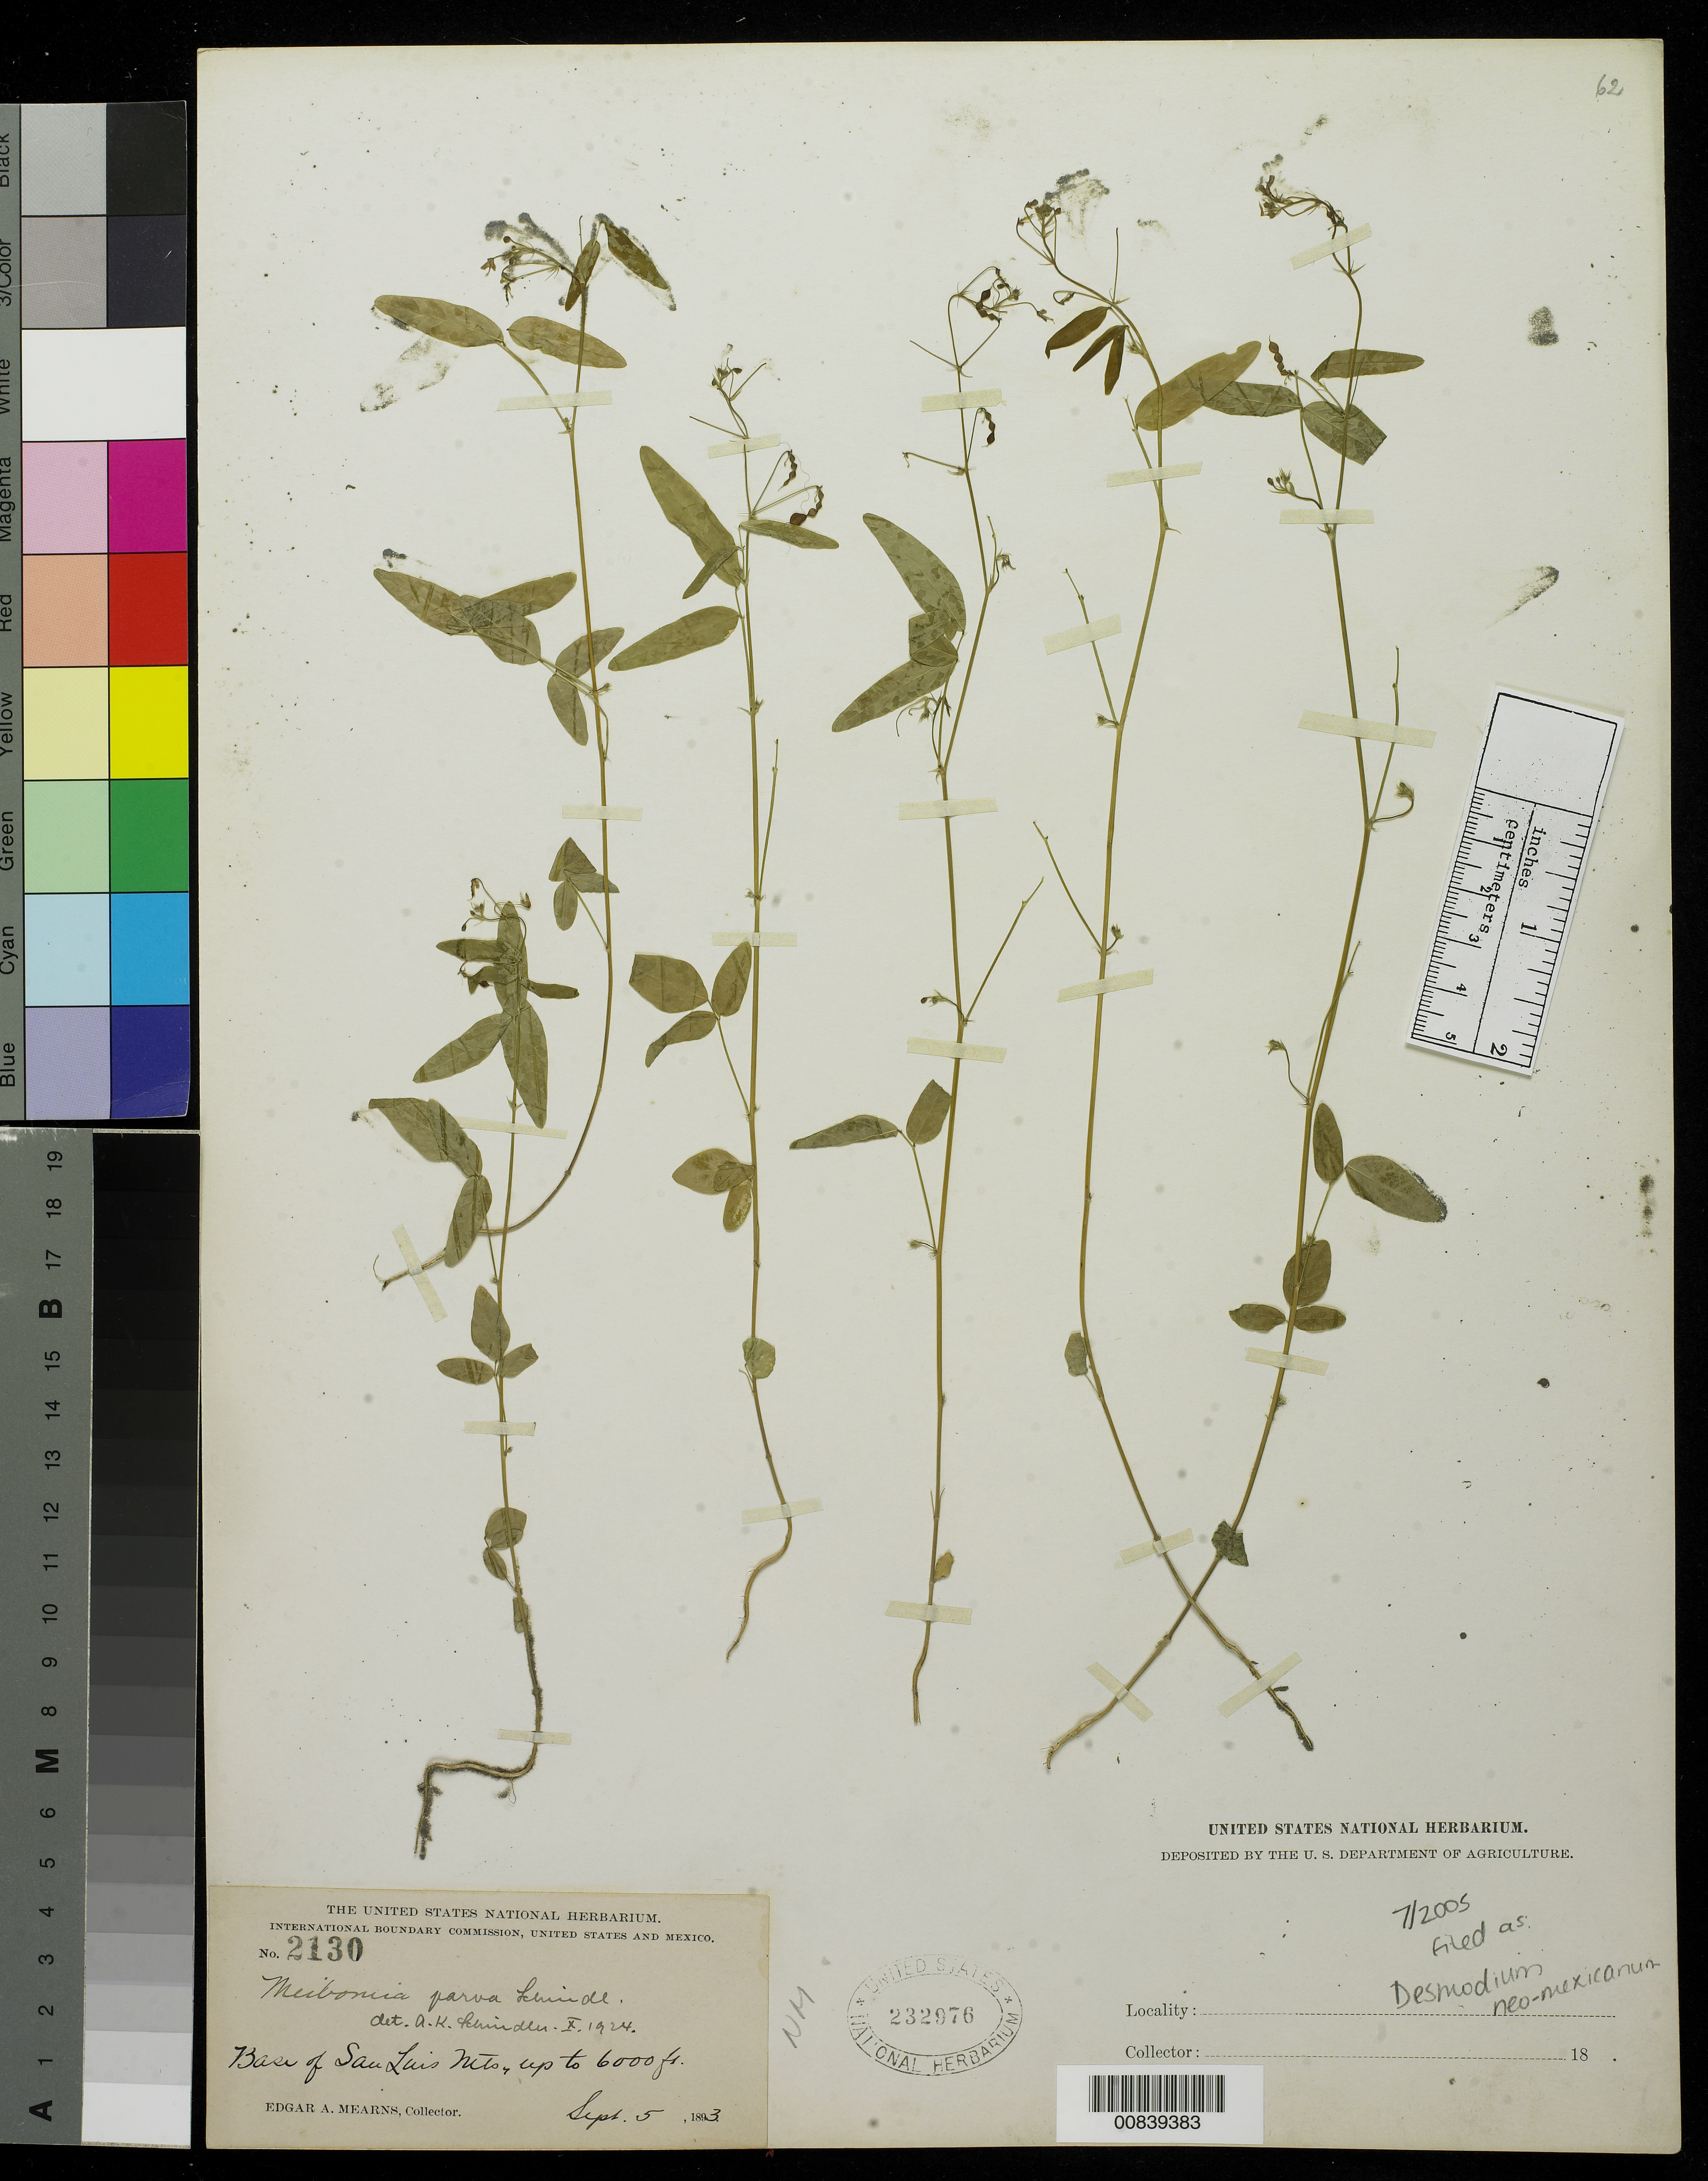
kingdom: Plantae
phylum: Tracheophyta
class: Magnoliopsida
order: Fabales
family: Fabaceae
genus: Desmodium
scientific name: Desmodium neomexicanum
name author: A. Gray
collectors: E. A. Mearns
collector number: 2130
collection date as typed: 05 Sep 1893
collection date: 1893-09-05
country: United States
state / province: New Mexico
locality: Base of San Luis Mts.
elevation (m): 1829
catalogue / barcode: US 232976